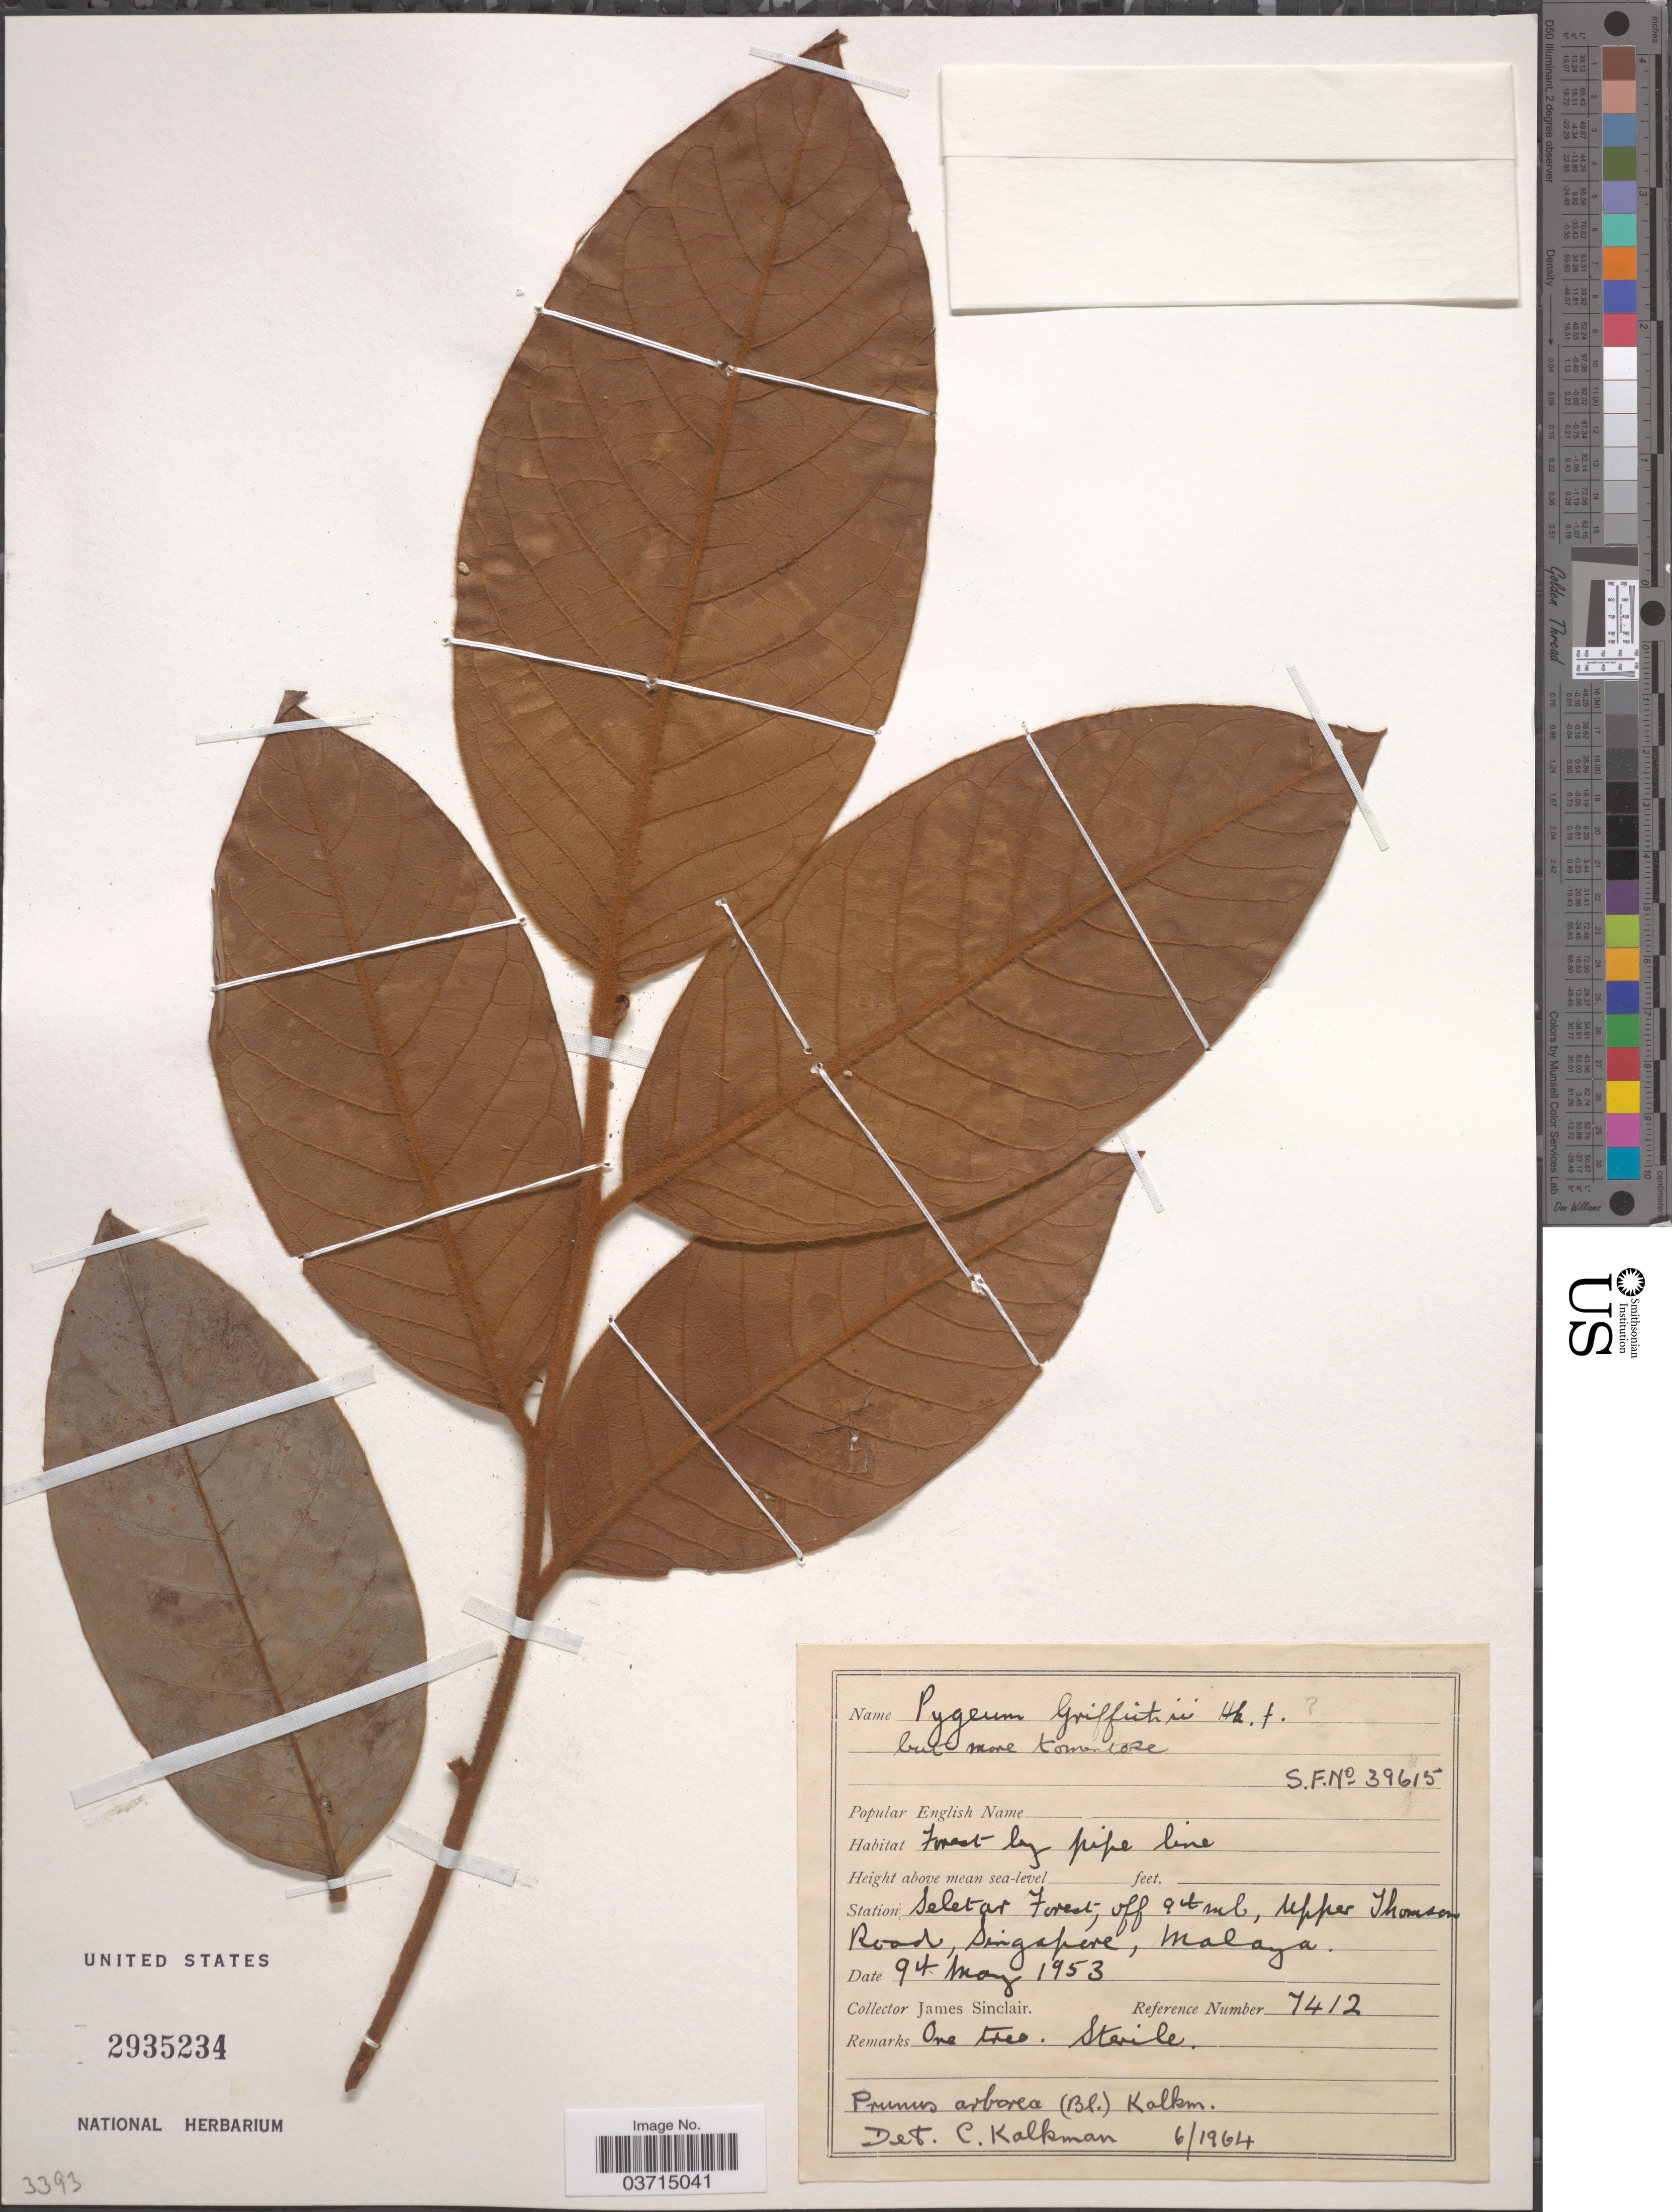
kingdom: Plantae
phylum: Tracheophyta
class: Magnoliopsida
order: Rosales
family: Rosaceae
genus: Pygeum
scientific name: Pygeum arboreum var. arboreum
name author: Endl. ex Kurz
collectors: J. Sinclair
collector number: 7412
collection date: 1953-05-09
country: Singapore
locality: Station Seletar Forest, off 9th Ml, Upper Thomson Road, Malaya.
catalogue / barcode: US 2935234